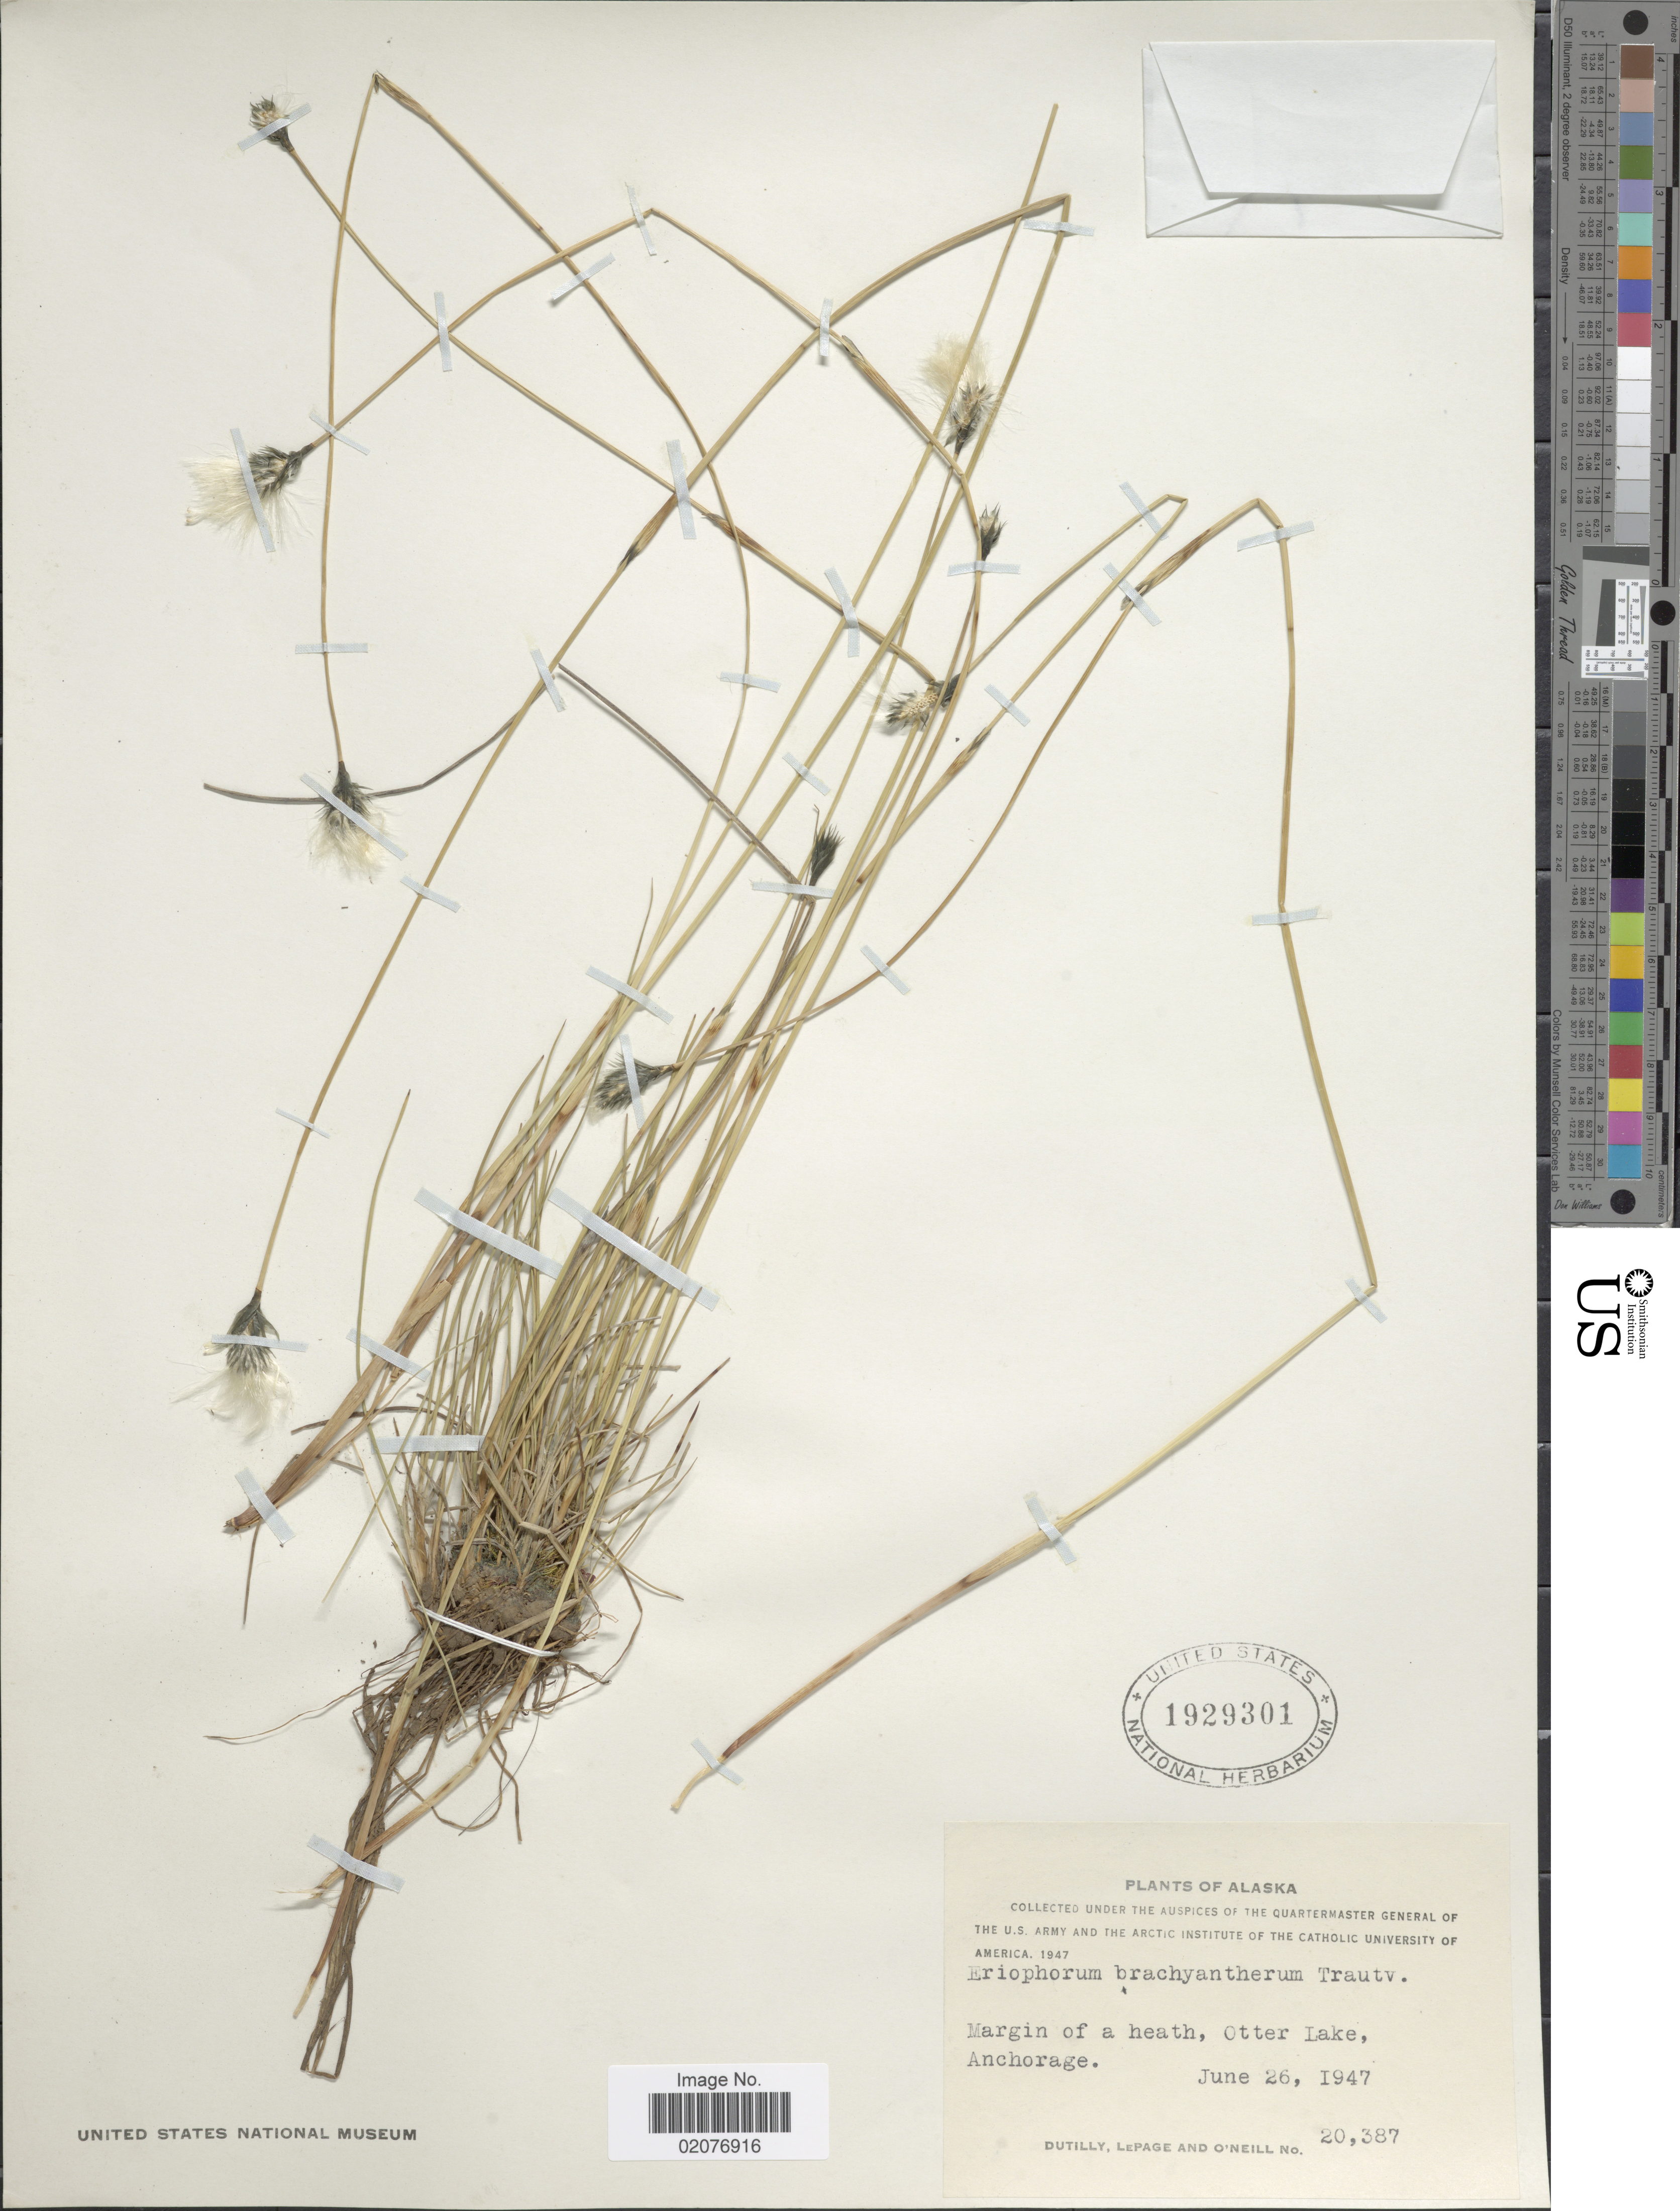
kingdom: Plantae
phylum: Tracheophyta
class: Liliopsida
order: Poales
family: Cyperaceae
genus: Eriophorum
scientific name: Eriophorum brachyantherum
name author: Trautv. & C.A. Mey.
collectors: -. Dutilly, -. LePage & O' Neill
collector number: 20387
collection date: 1947-06-26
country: United States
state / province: Alaska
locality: Margin of a heath, Otter Lake, Anchorage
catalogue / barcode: US 1929301